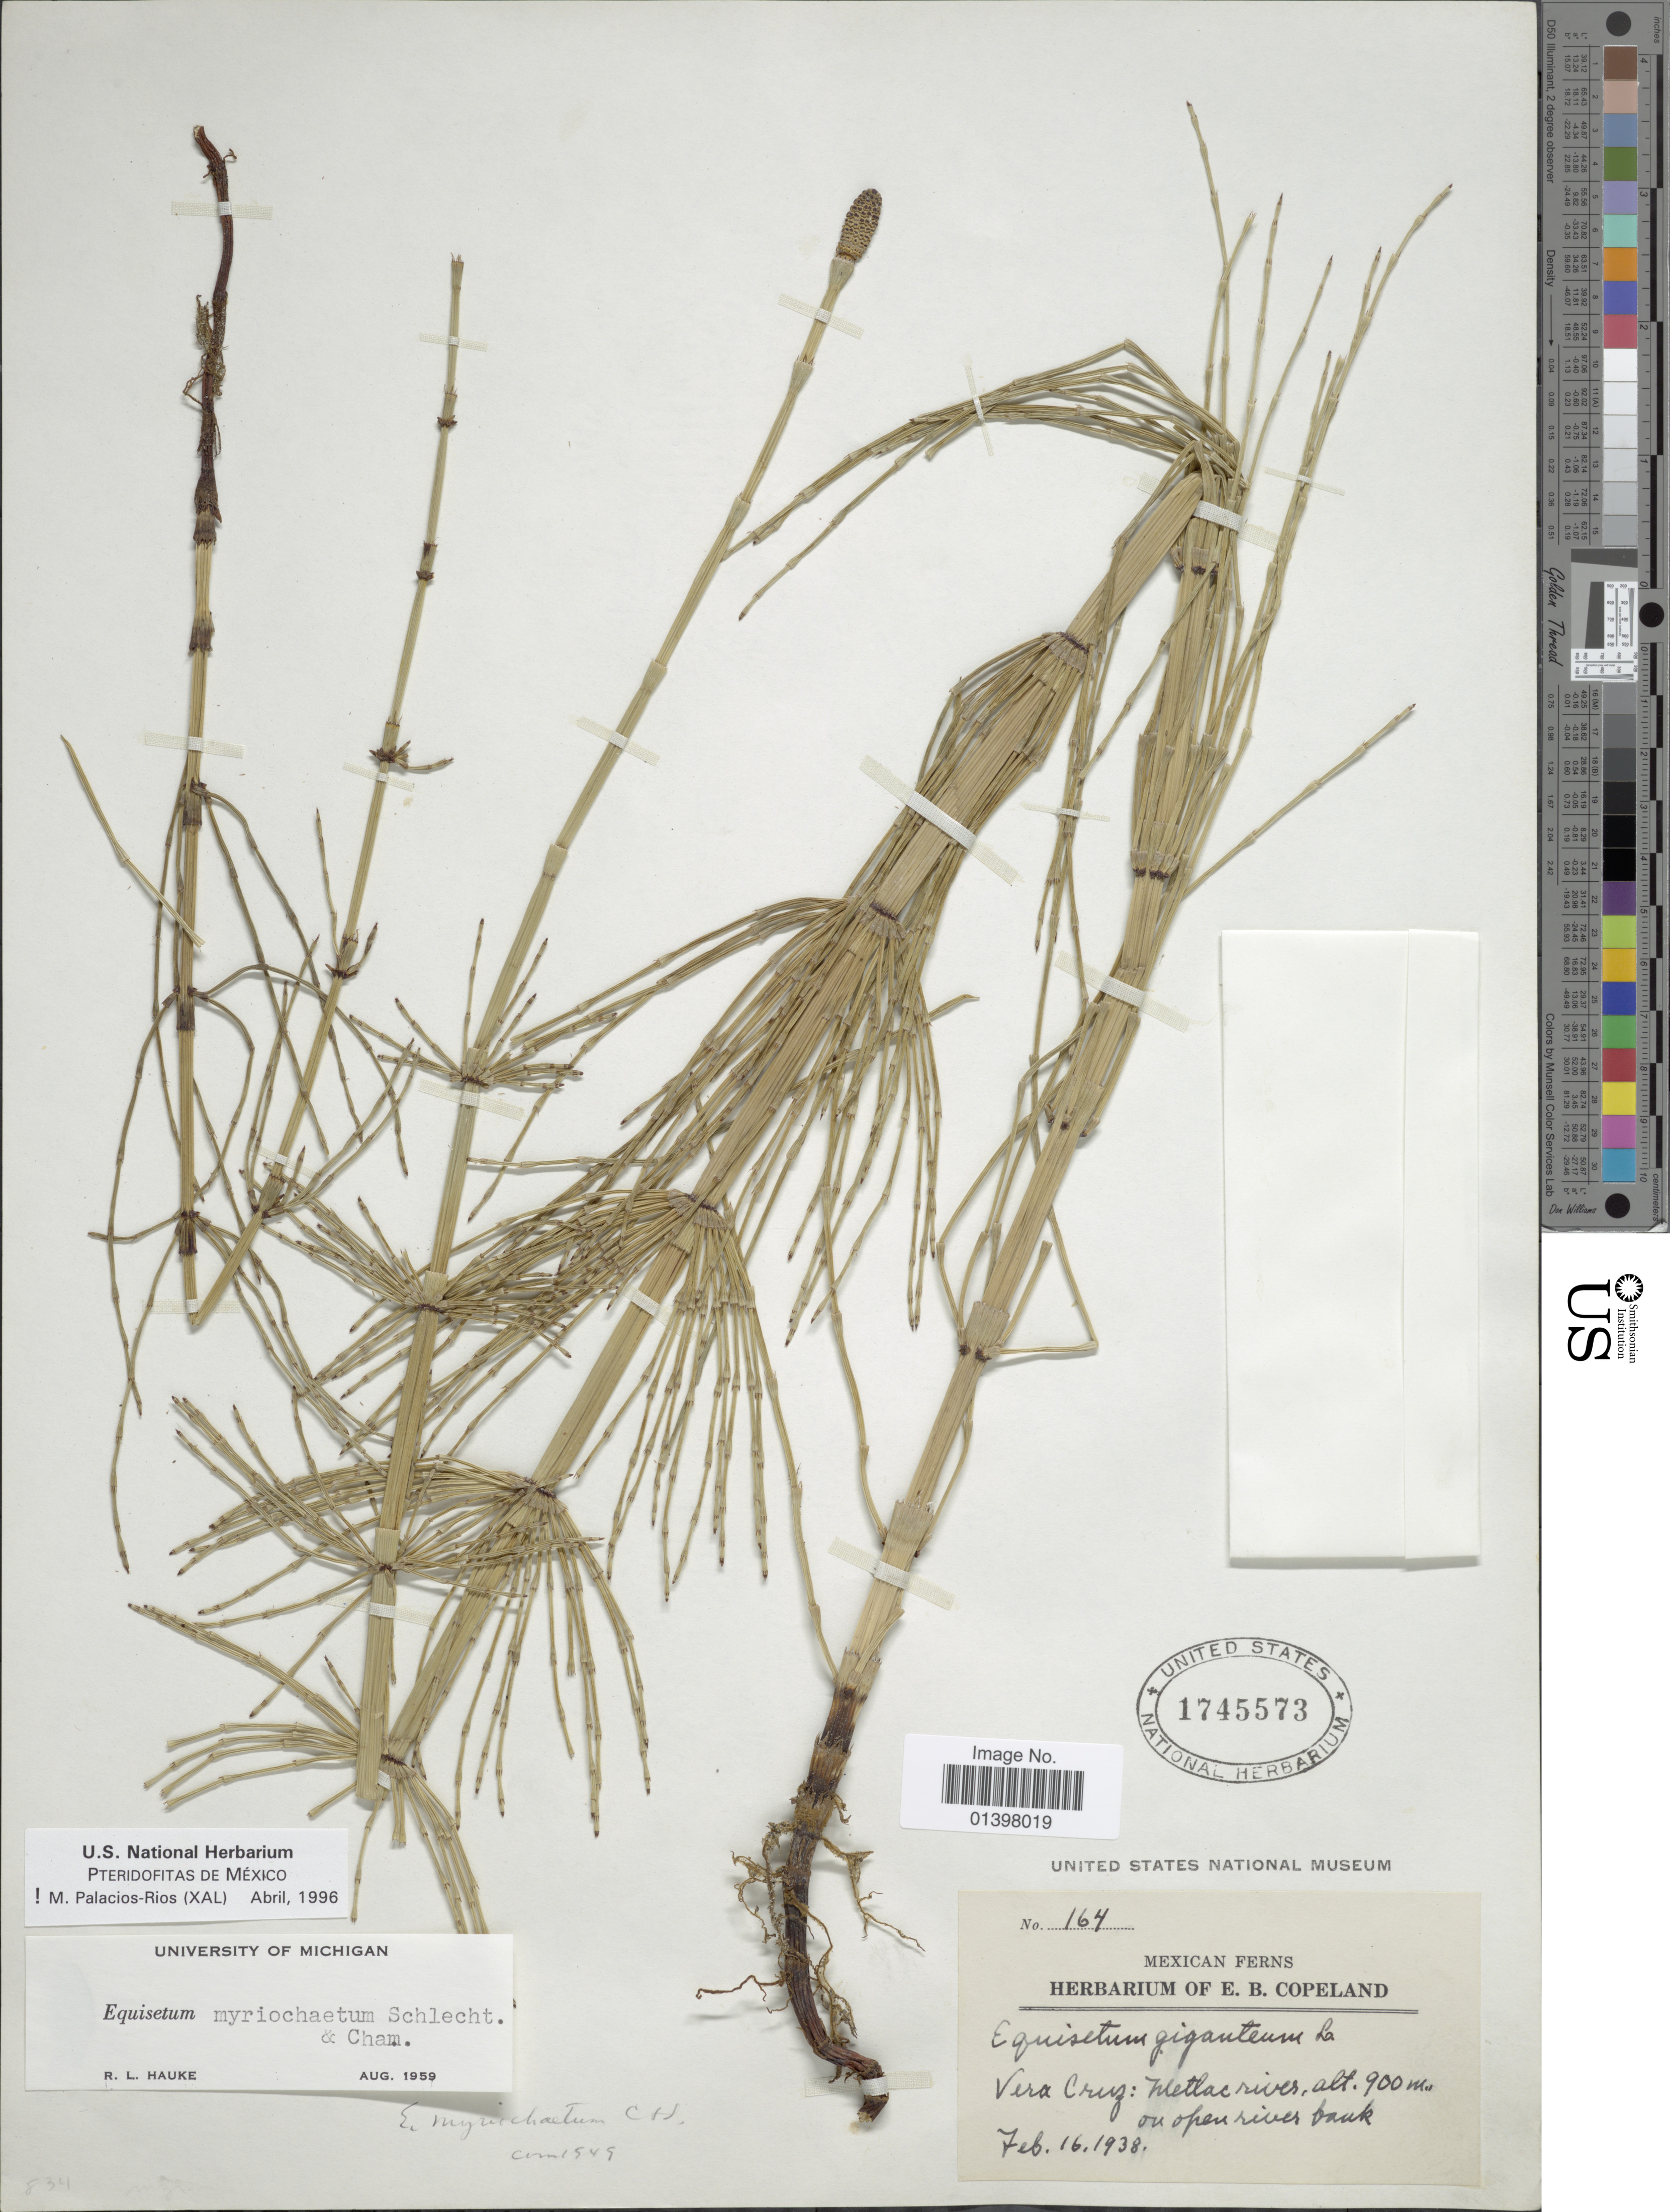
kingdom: Plantae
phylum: Tracheophyta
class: Polypodiopsida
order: Equisetales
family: Equisetaceae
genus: Equisetum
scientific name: Equisetum myriochaetum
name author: Schltdl. & Cham.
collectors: ex herb. E. B. Copeland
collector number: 164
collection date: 1938-02-16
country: Mexico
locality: Vera Cruz: Metlac river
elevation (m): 900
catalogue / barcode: US 1745573